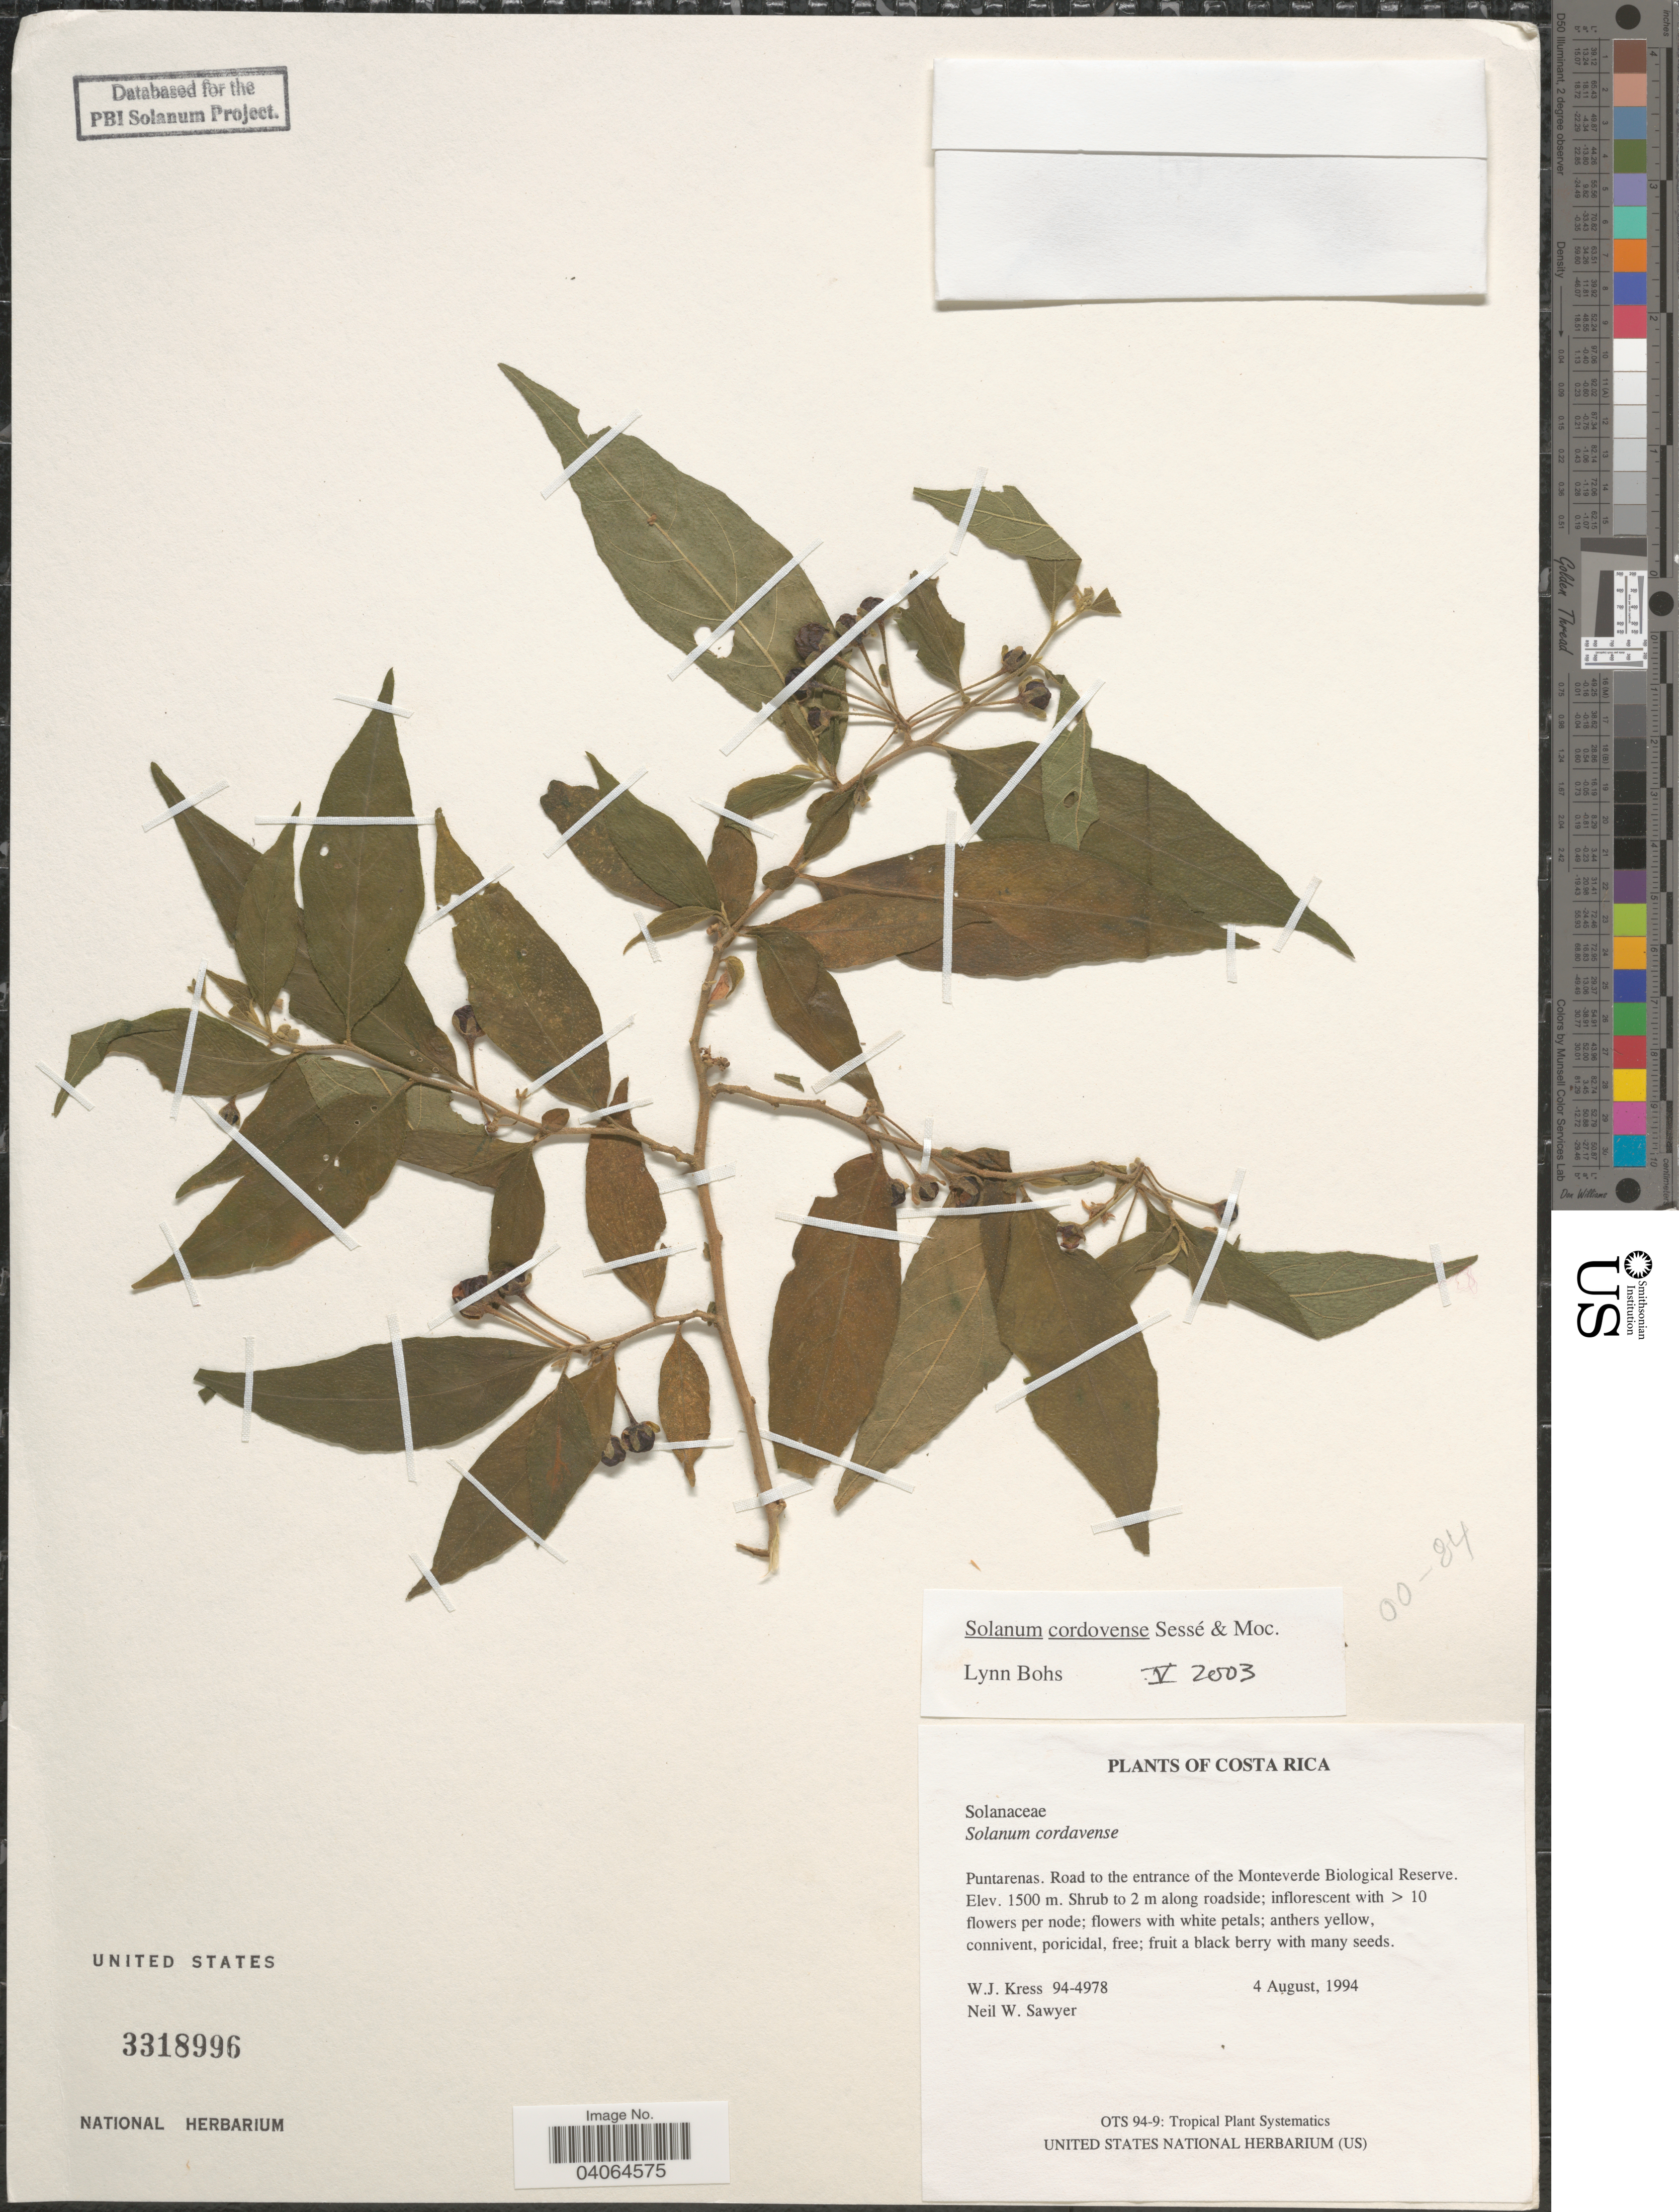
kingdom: Plantae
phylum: Tracheophyta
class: Magnoliopsida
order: Solanales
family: Solanaceae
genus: Solanum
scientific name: Solanum cordovense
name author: Sessé & Moc.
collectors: W. J. Kress & N. W. Sawyer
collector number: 94-4978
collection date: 1994-08-04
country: Costa Rica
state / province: Puntarenas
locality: Road to the entrance of the Monteverde Biological Reserve.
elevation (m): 1500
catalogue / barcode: US 3318996